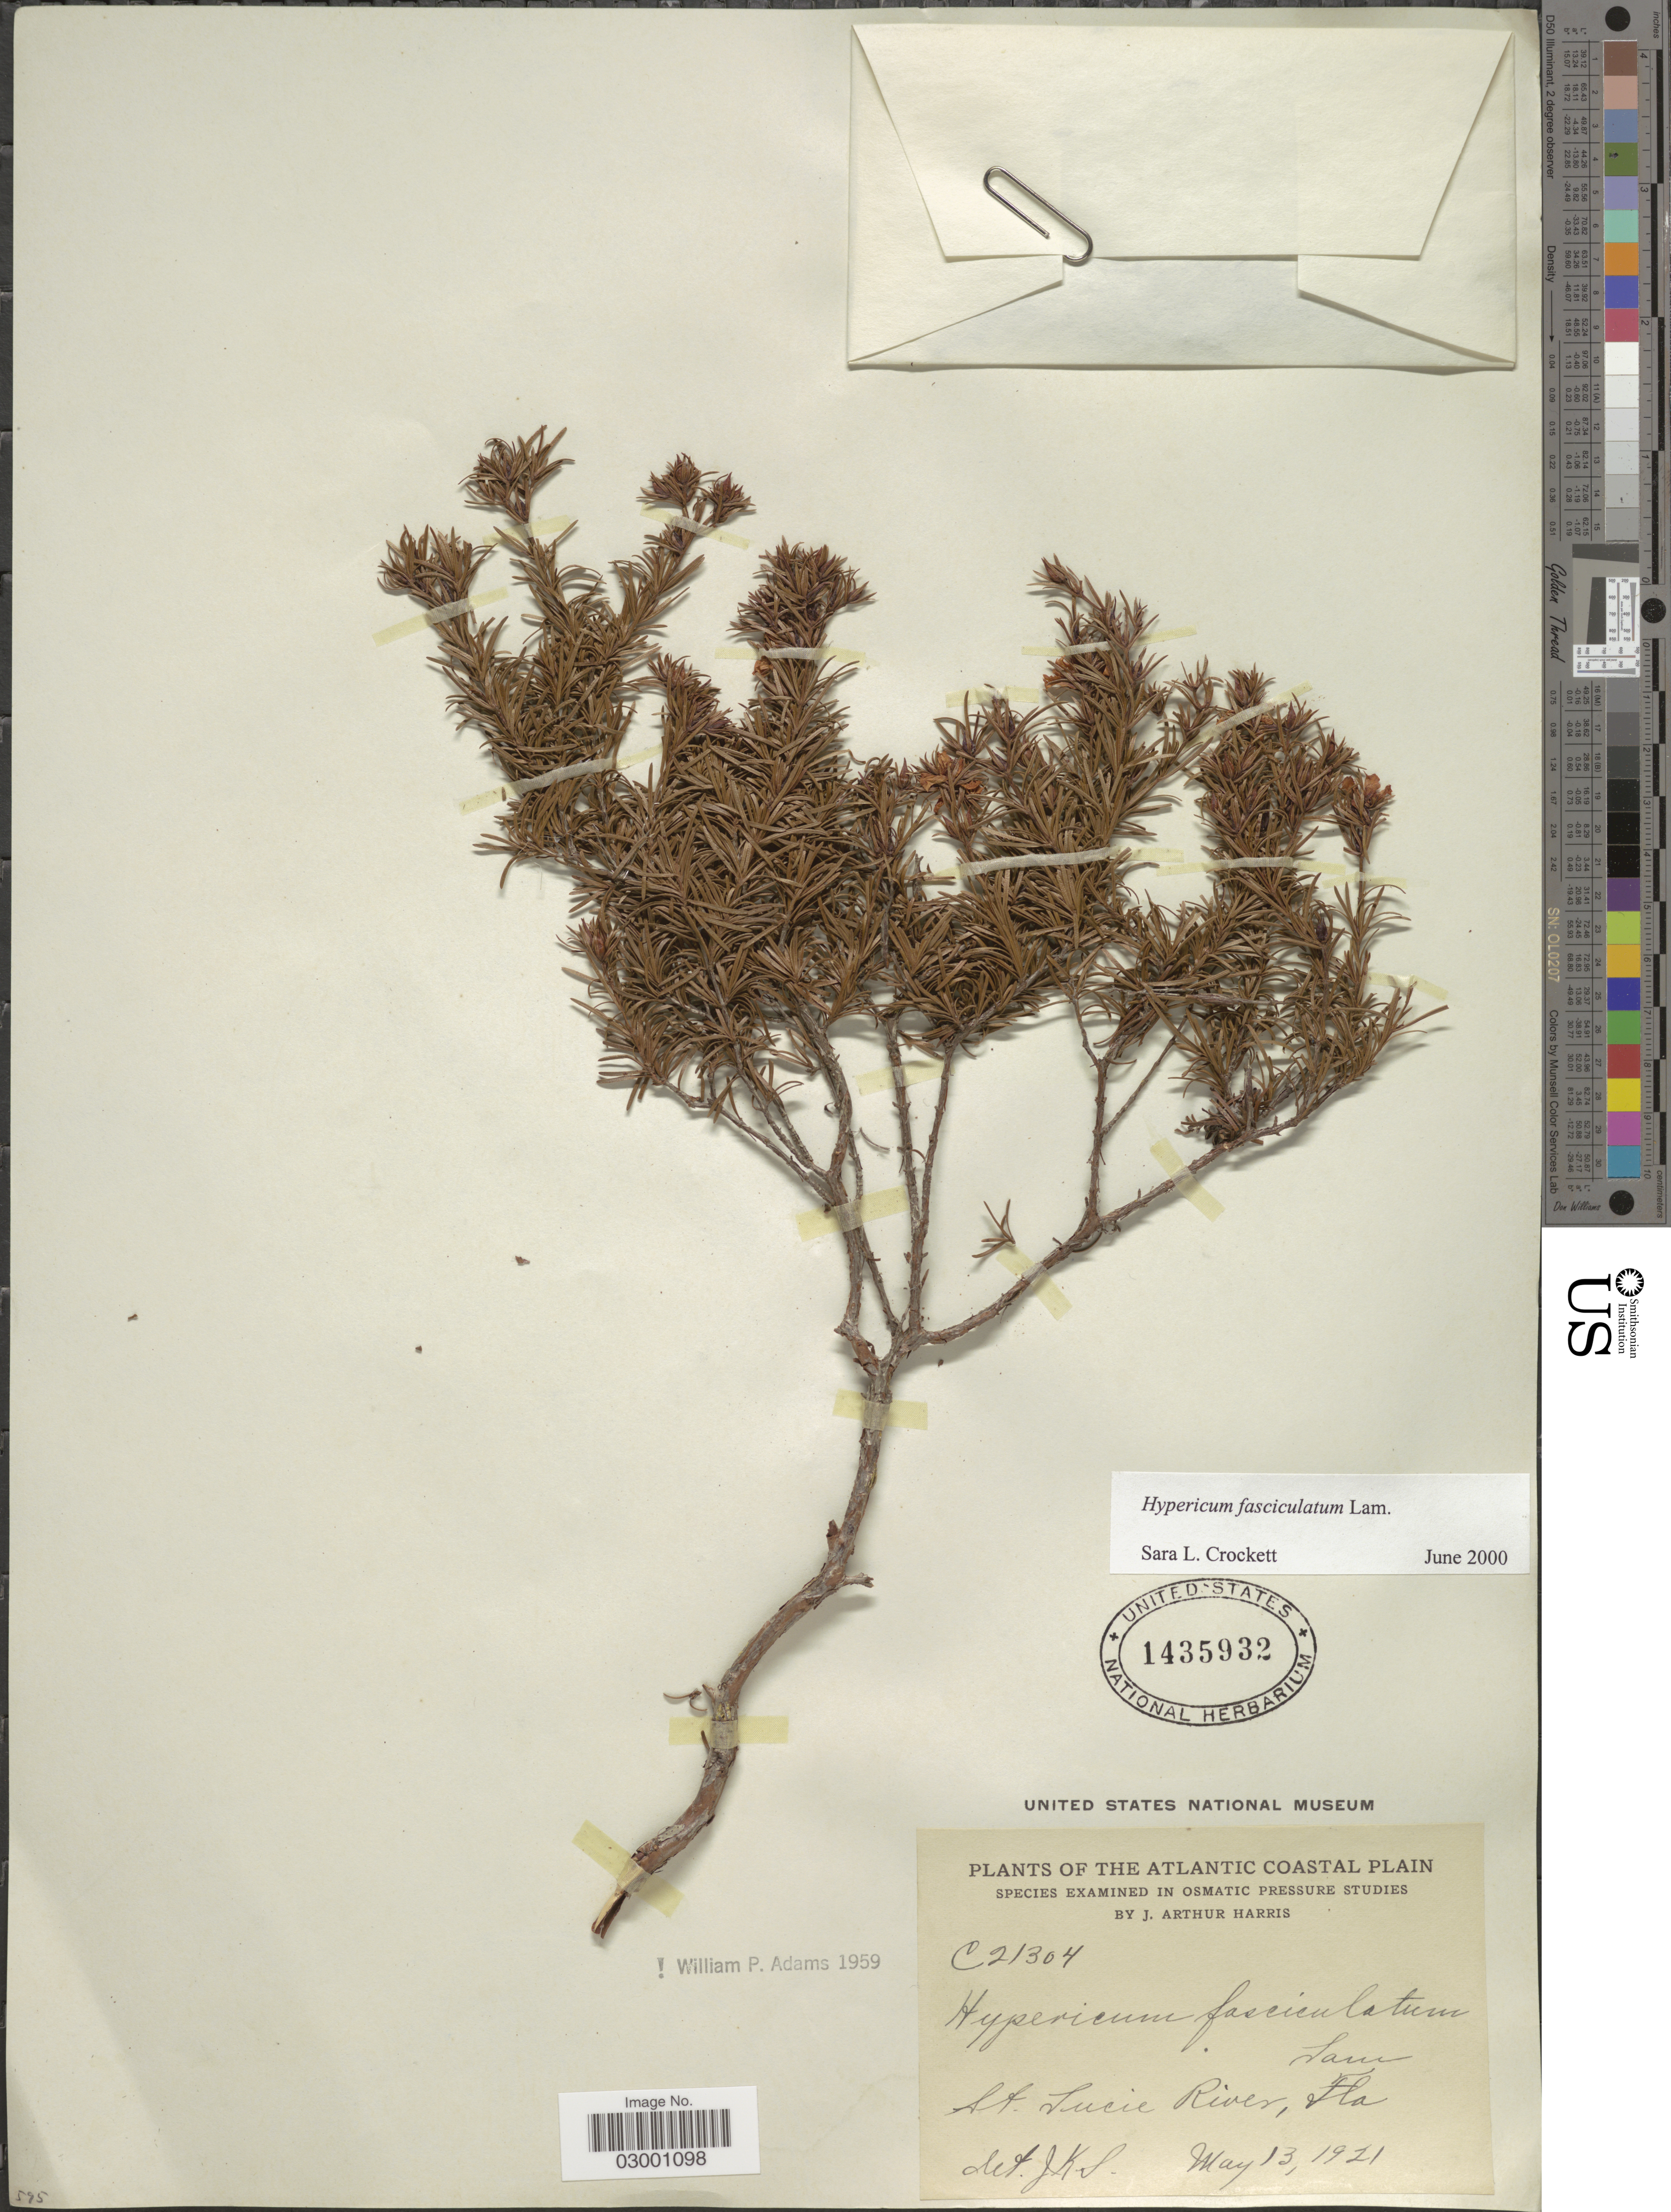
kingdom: Plantae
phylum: Tracheophyta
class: Magnoliopsida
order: Malpighiales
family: Hypericaceae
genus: Hypericum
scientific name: Hypericum fasciculatum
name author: Lam.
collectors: J. A. Harris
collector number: C21304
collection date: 1921-05-13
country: United States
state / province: Florida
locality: St. Lucie River, Fla.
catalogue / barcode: US 1435932